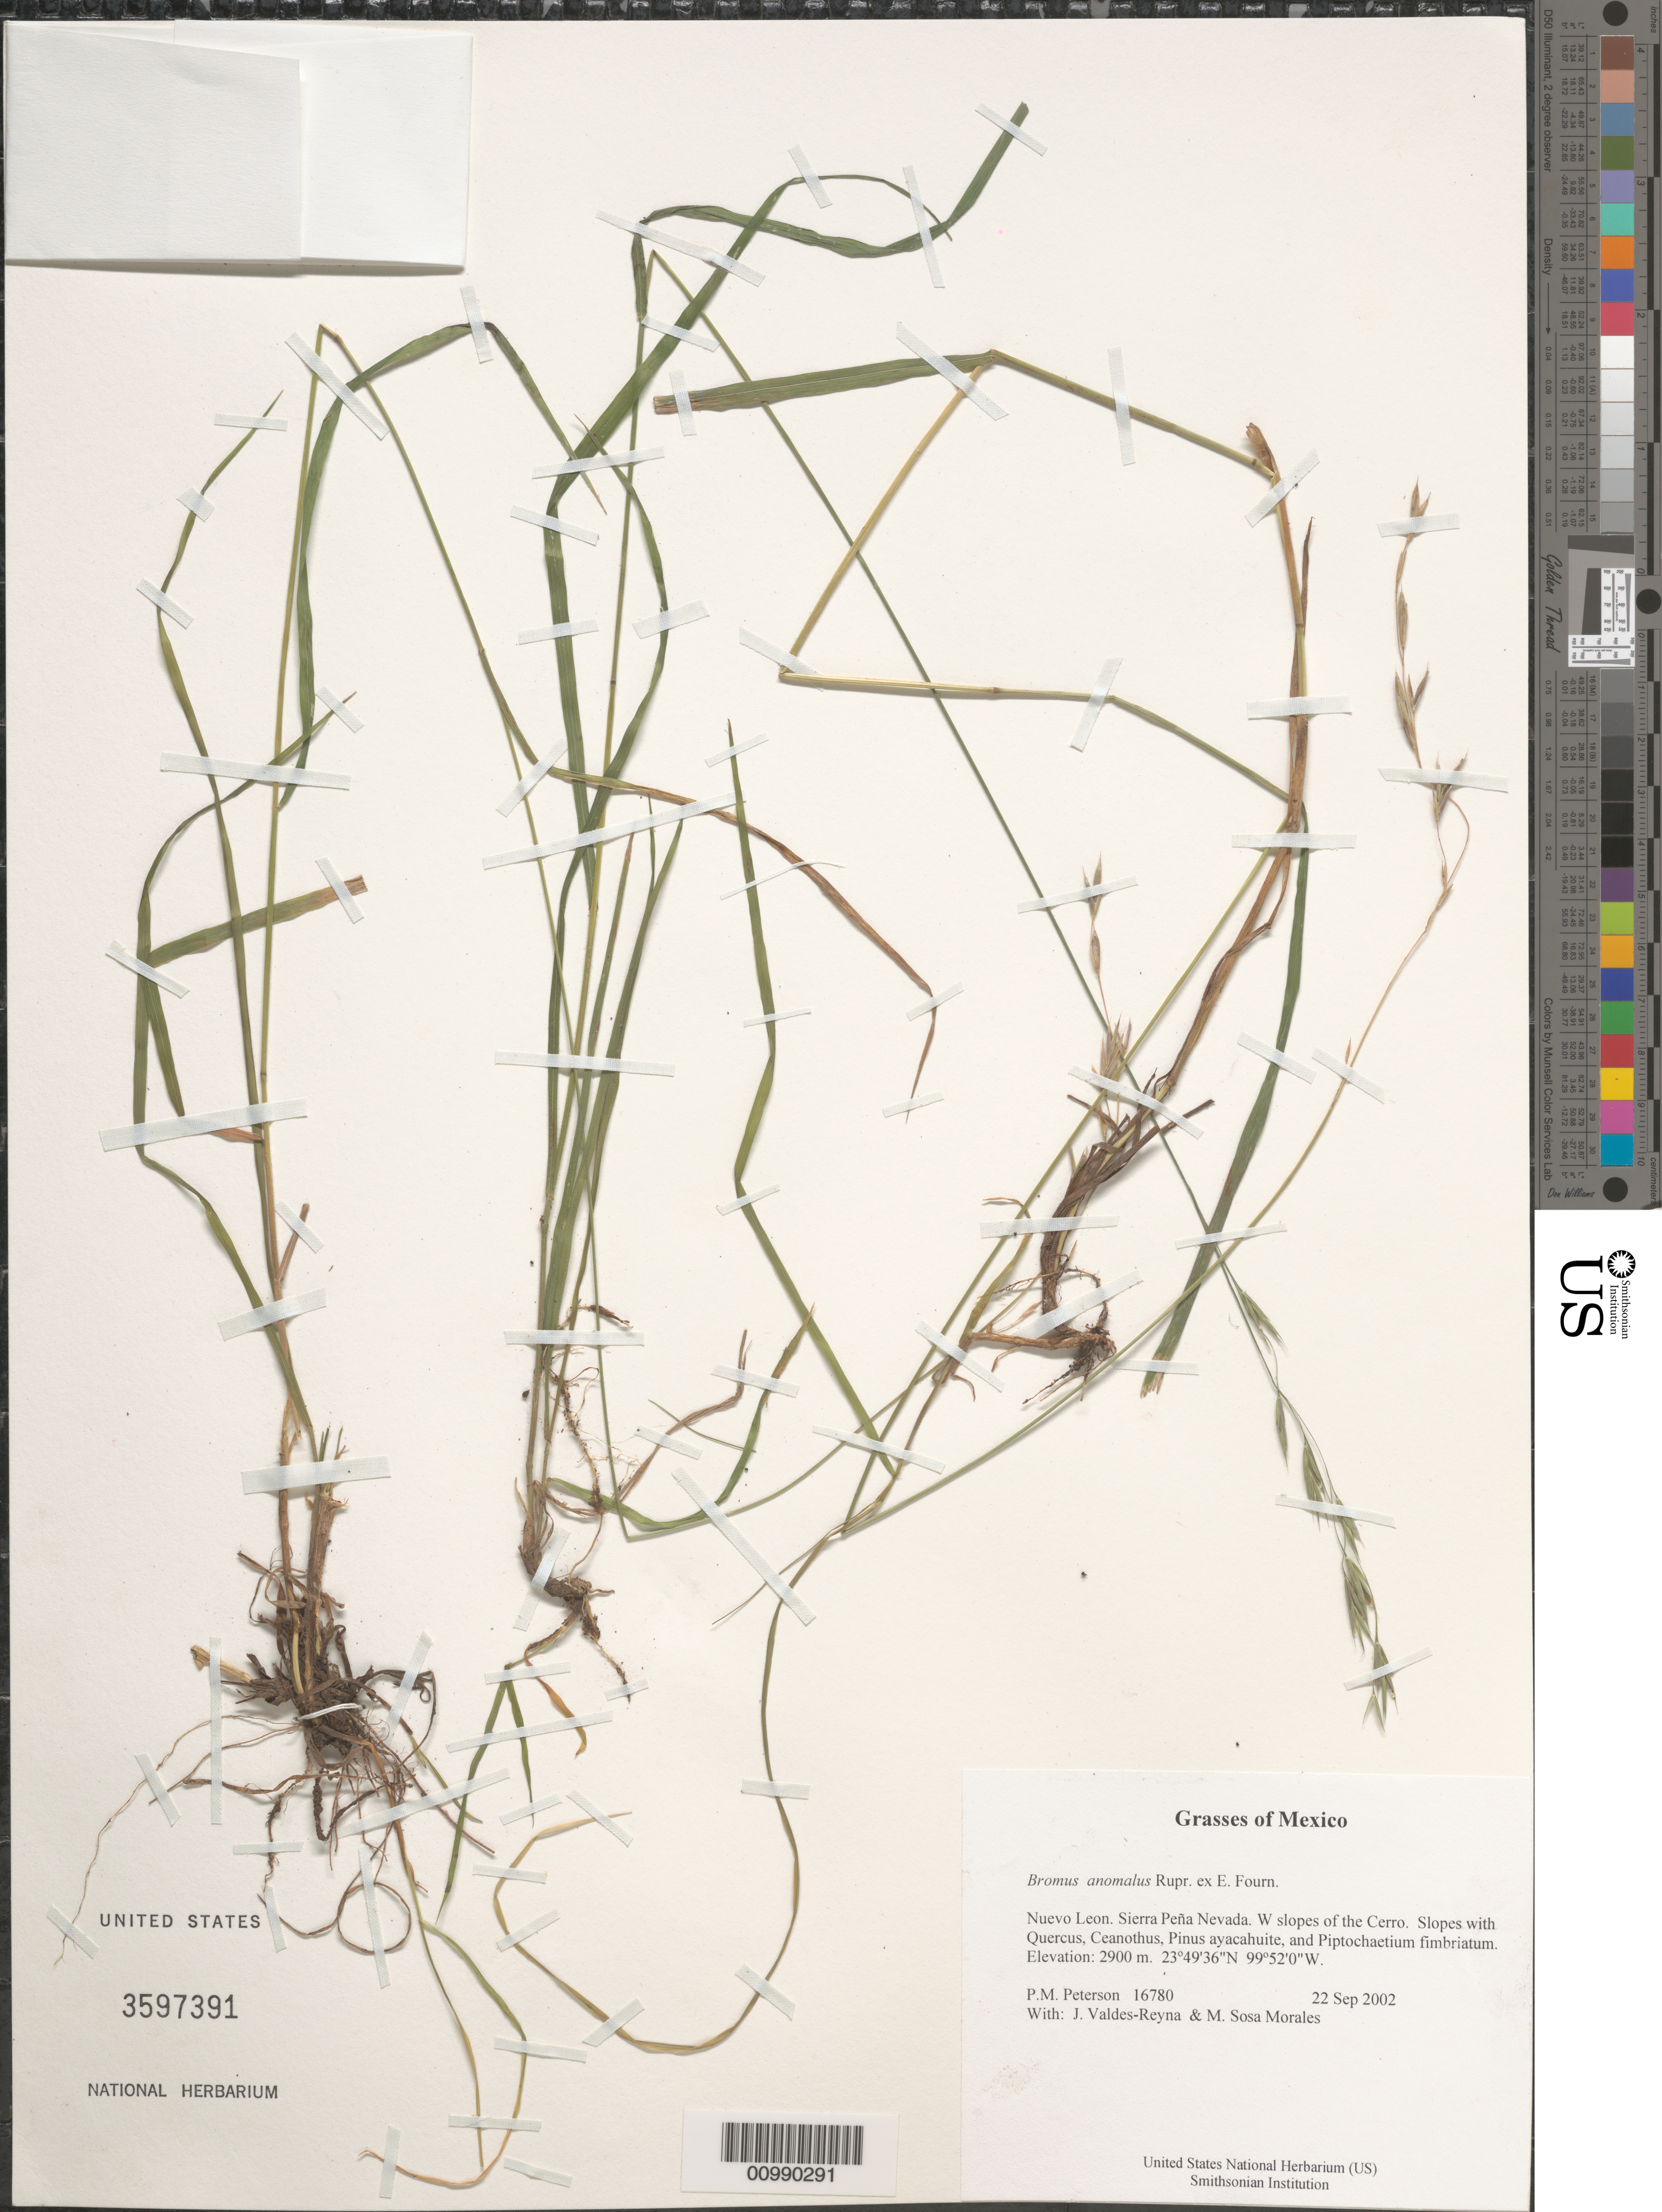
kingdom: Plantae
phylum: Tracheophyta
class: Liliopsida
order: Poales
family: Poaceae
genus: Bromus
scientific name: Bromus anomalus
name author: Rupr. ex E. Fourn.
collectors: P. M. Peterson, J. Valdés-Reyna & M. Sosa Morales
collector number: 16780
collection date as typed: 22 Sep 2002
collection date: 2002-09-22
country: Mexico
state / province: Nuevo León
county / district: Sierra Peña Nevada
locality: W slopes of the Cerro. Slopes with Quercus, Ceanothus, Pinus ayacahuite, and Piptochaetium fimbriatum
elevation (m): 2900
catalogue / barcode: US 3597391